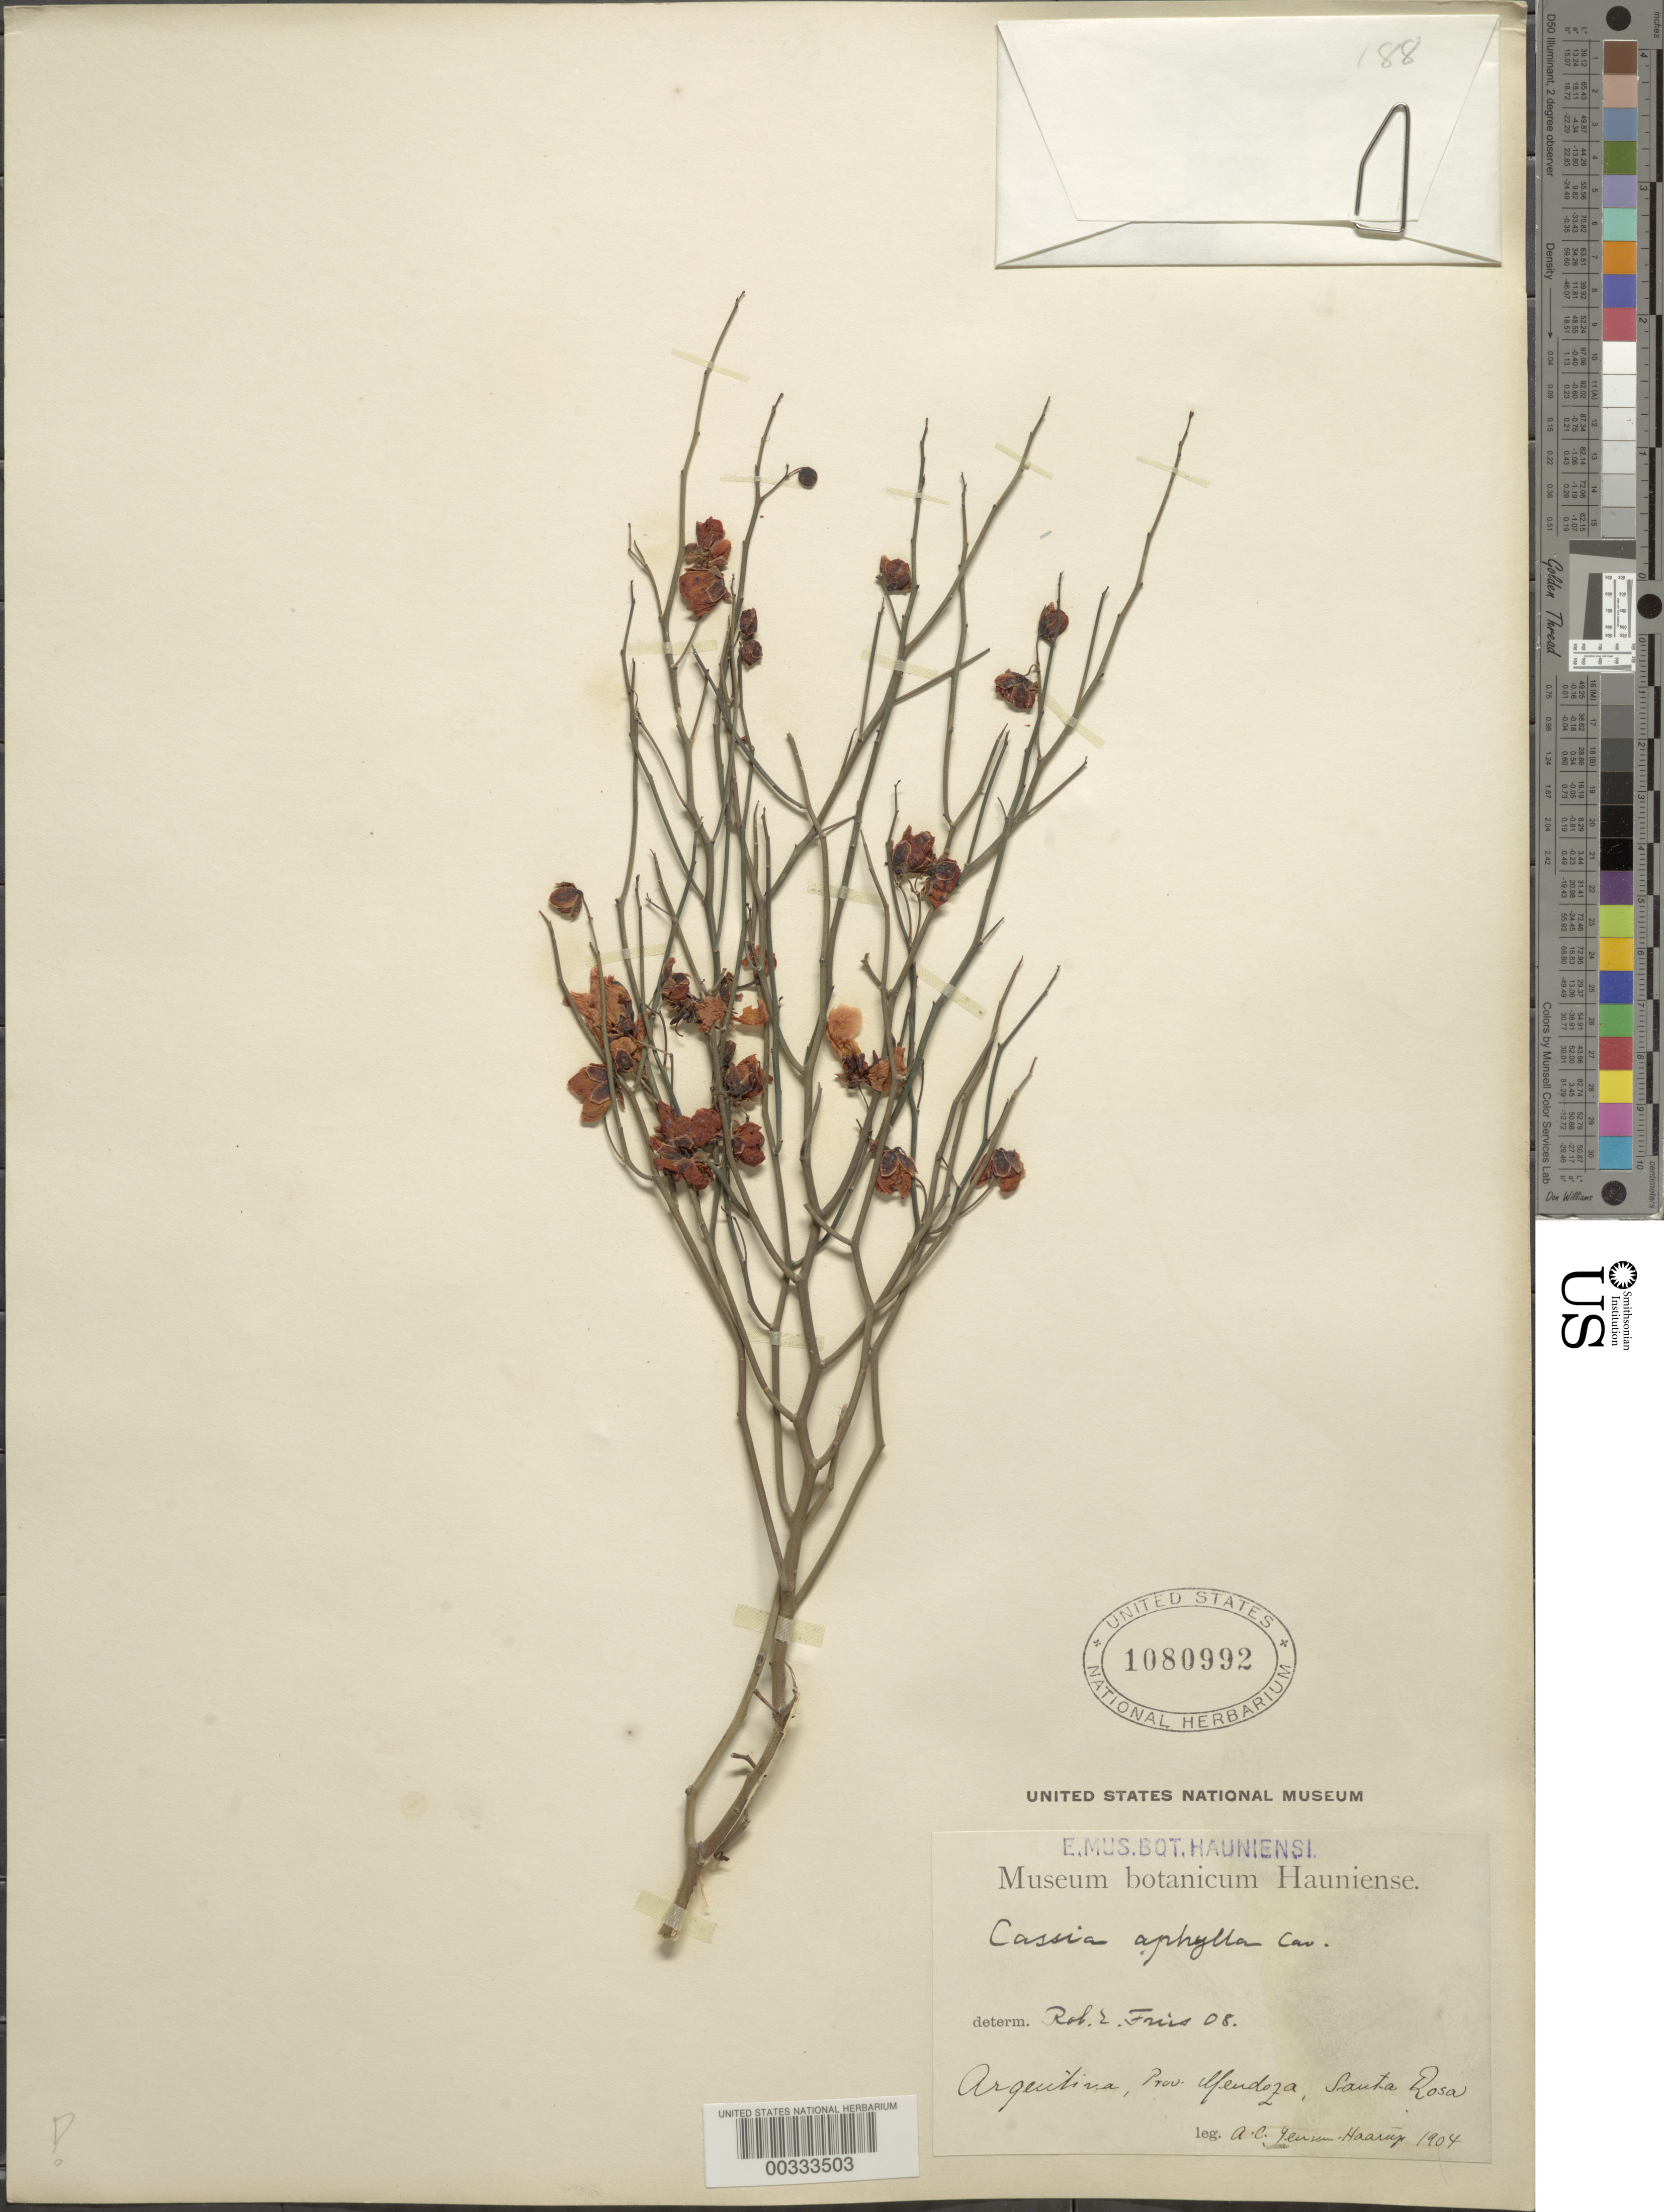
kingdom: Plantae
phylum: Tracheophyta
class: Magnoliopsida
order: Fabales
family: Fabaceae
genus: Senna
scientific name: Senna aphylla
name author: (Cav.) H.S. Irwin & Barneby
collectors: A. C. Jensen-Haarup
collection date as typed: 1904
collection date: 1904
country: Argentina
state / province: Mendoza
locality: Santa Rosa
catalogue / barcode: US 1080992